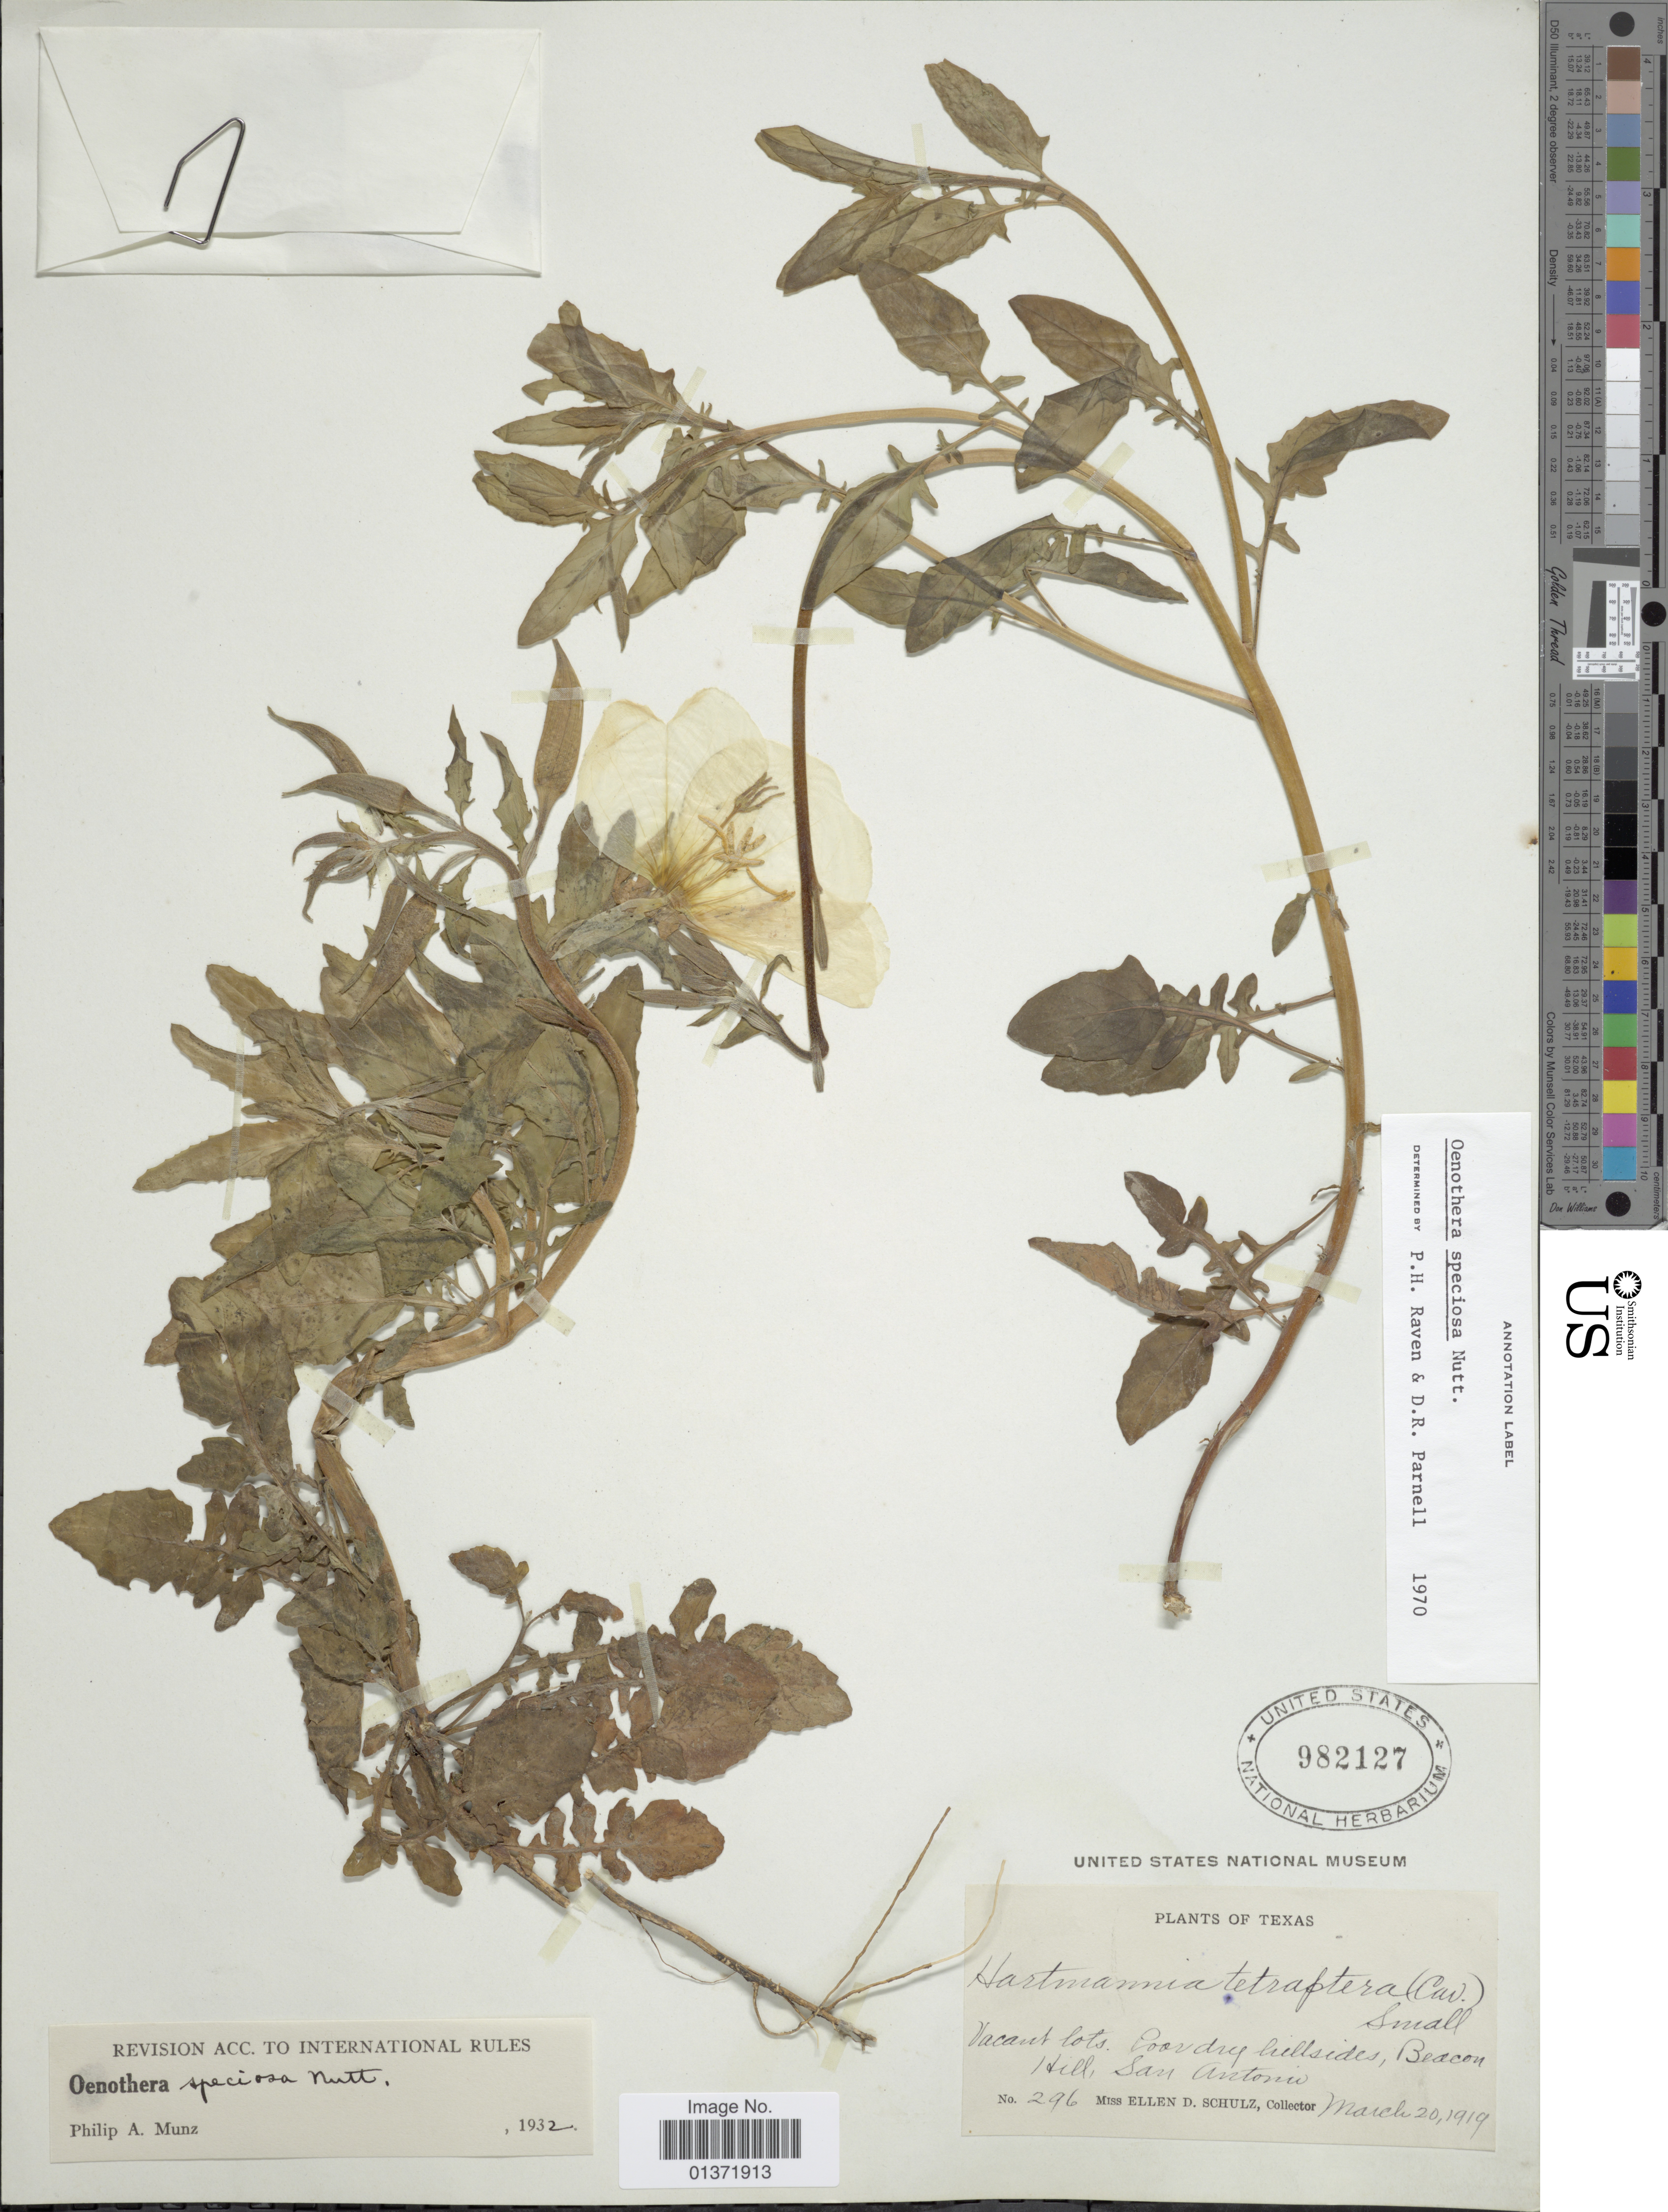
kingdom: Plantae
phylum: Tracheophyta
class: Magnoliopsida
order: Myrtales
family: Onagraceae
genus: Oenothera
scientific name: Oenothera speciosa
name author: Nutt.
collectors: E. D. Schulz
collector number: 296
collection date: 1919-03-20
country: United States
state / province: Texas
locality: Beacon Hill, San Antonio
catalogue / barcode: US 982127